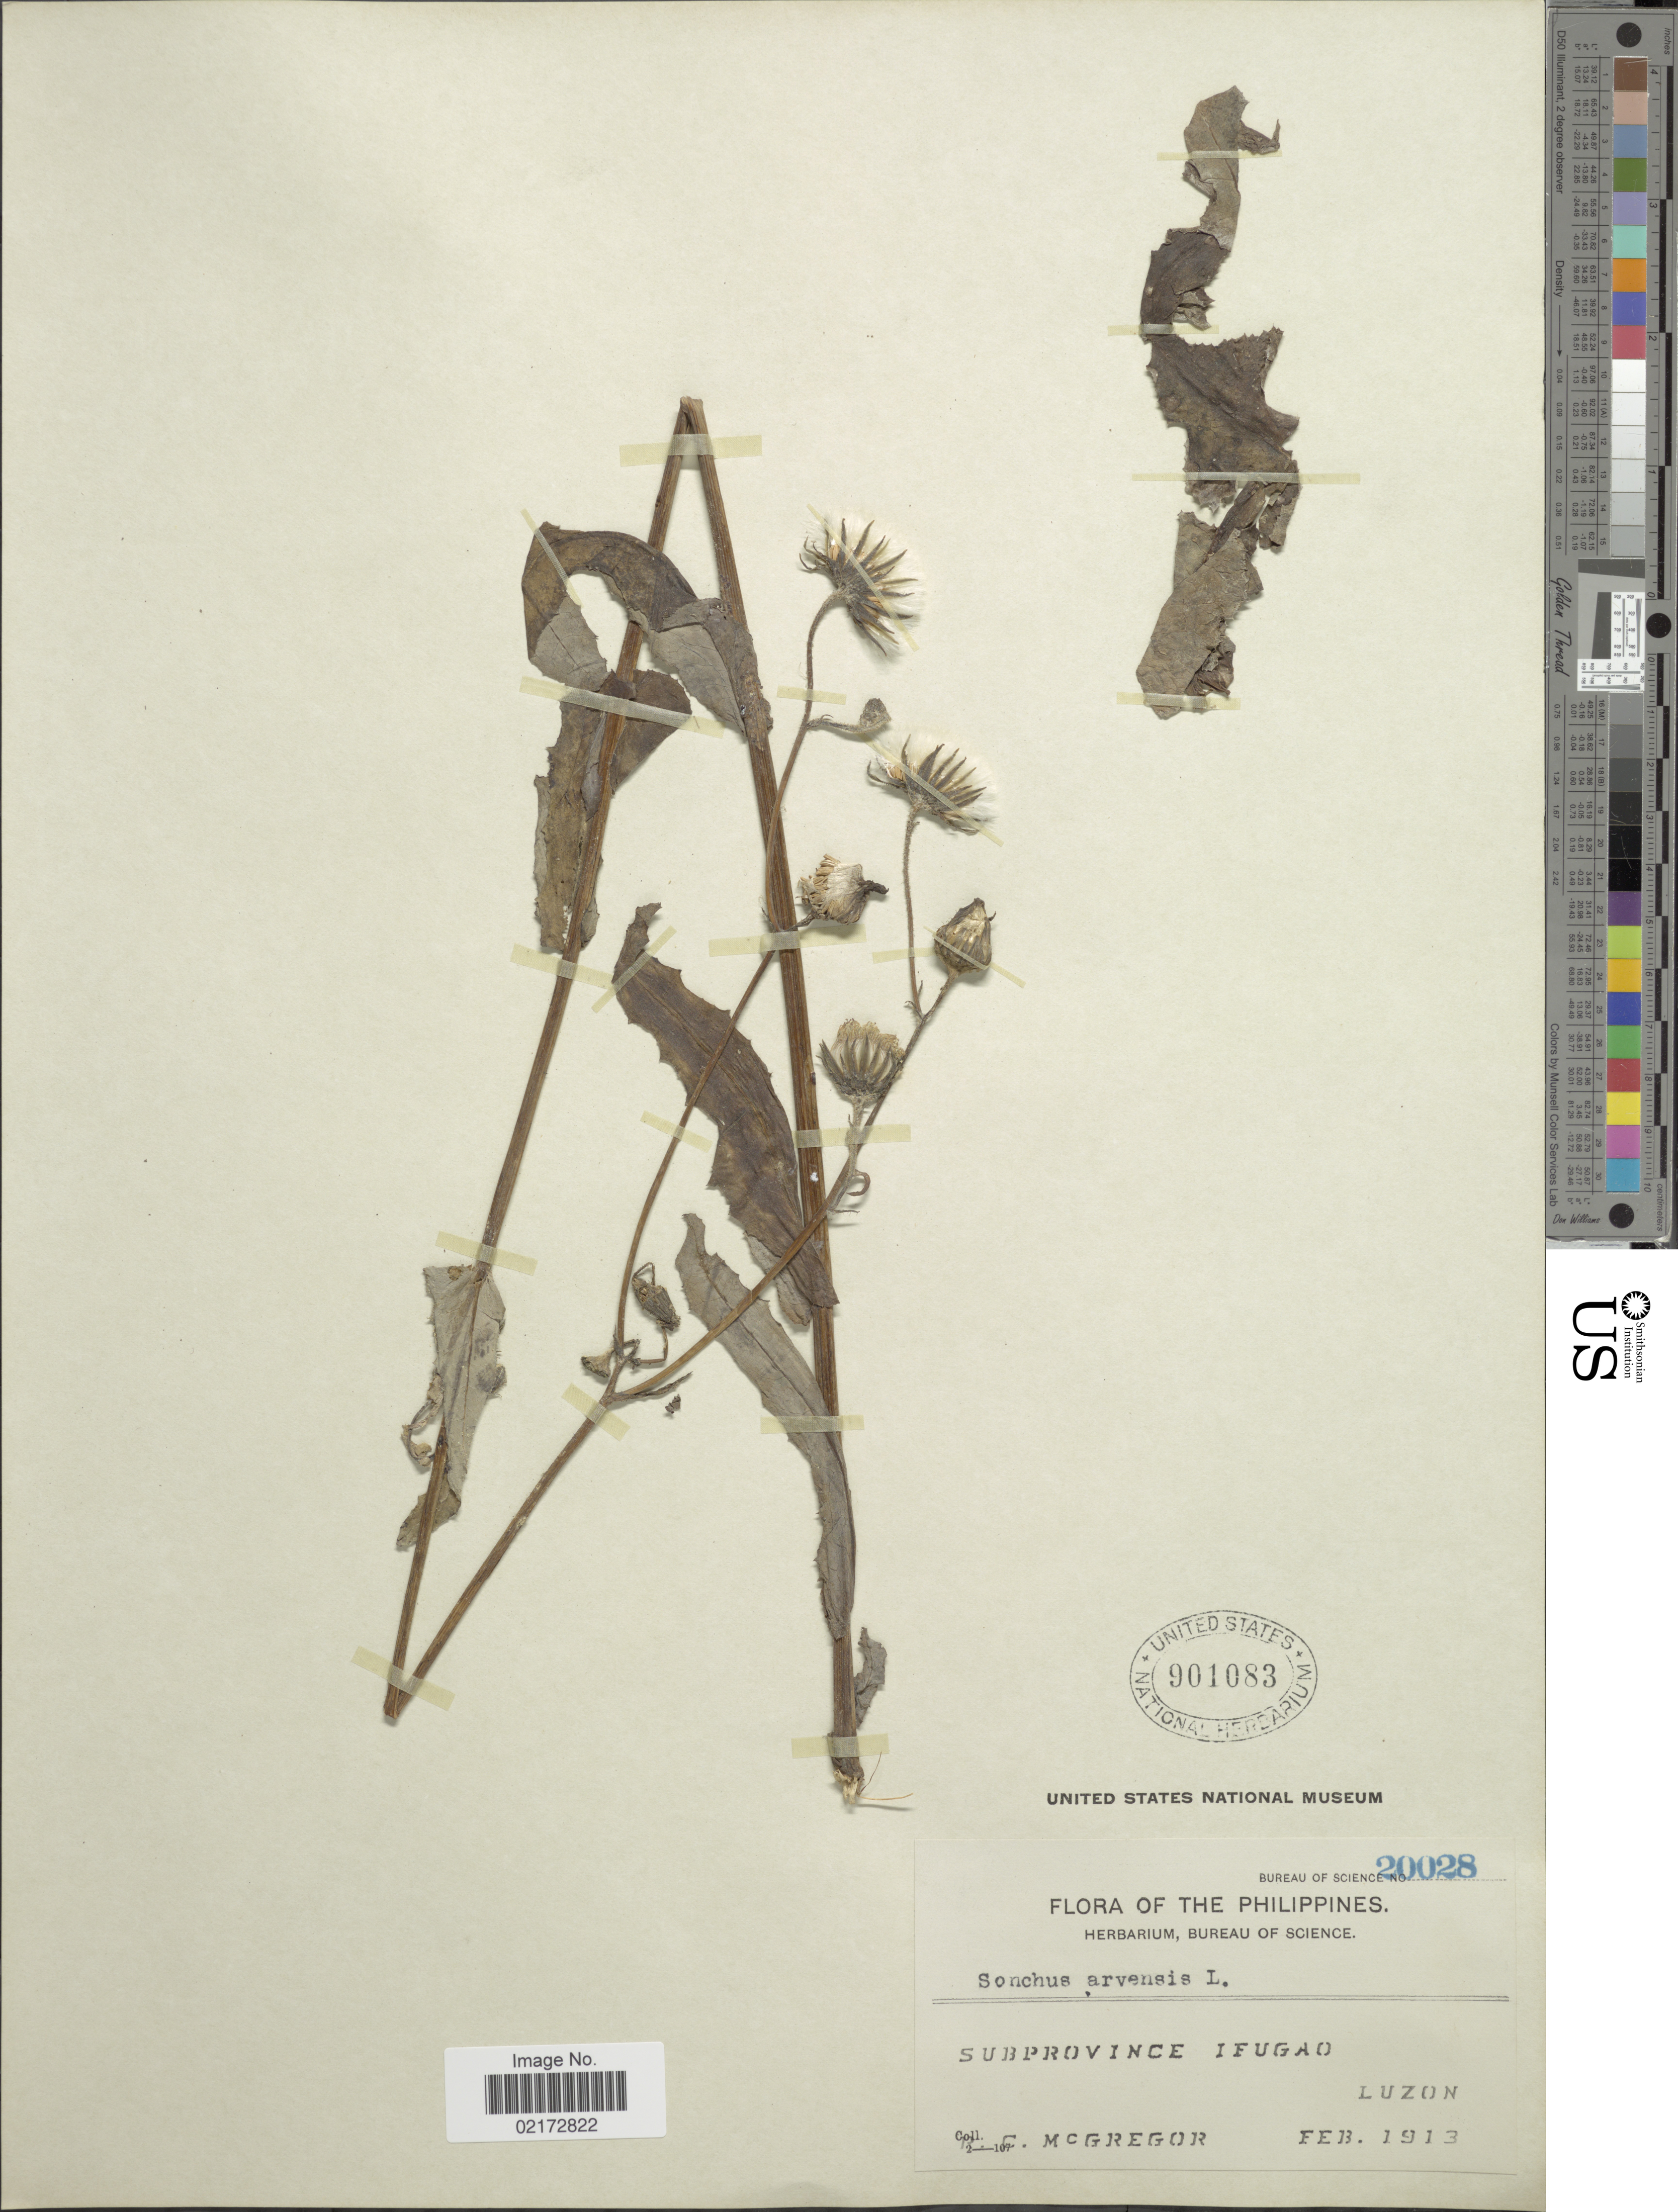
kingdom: Plantae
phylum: Tracheophyta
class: Magnoliopsida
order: Asterales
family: Asteraceae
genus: Sonchus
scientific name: Sonchus arvensis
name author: L.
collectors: R. C. McGregor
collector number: Bureau of Science 20028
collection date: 1913-02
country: Philippines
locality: Subprovince Ifugao, Luzon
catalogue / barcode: US 901083